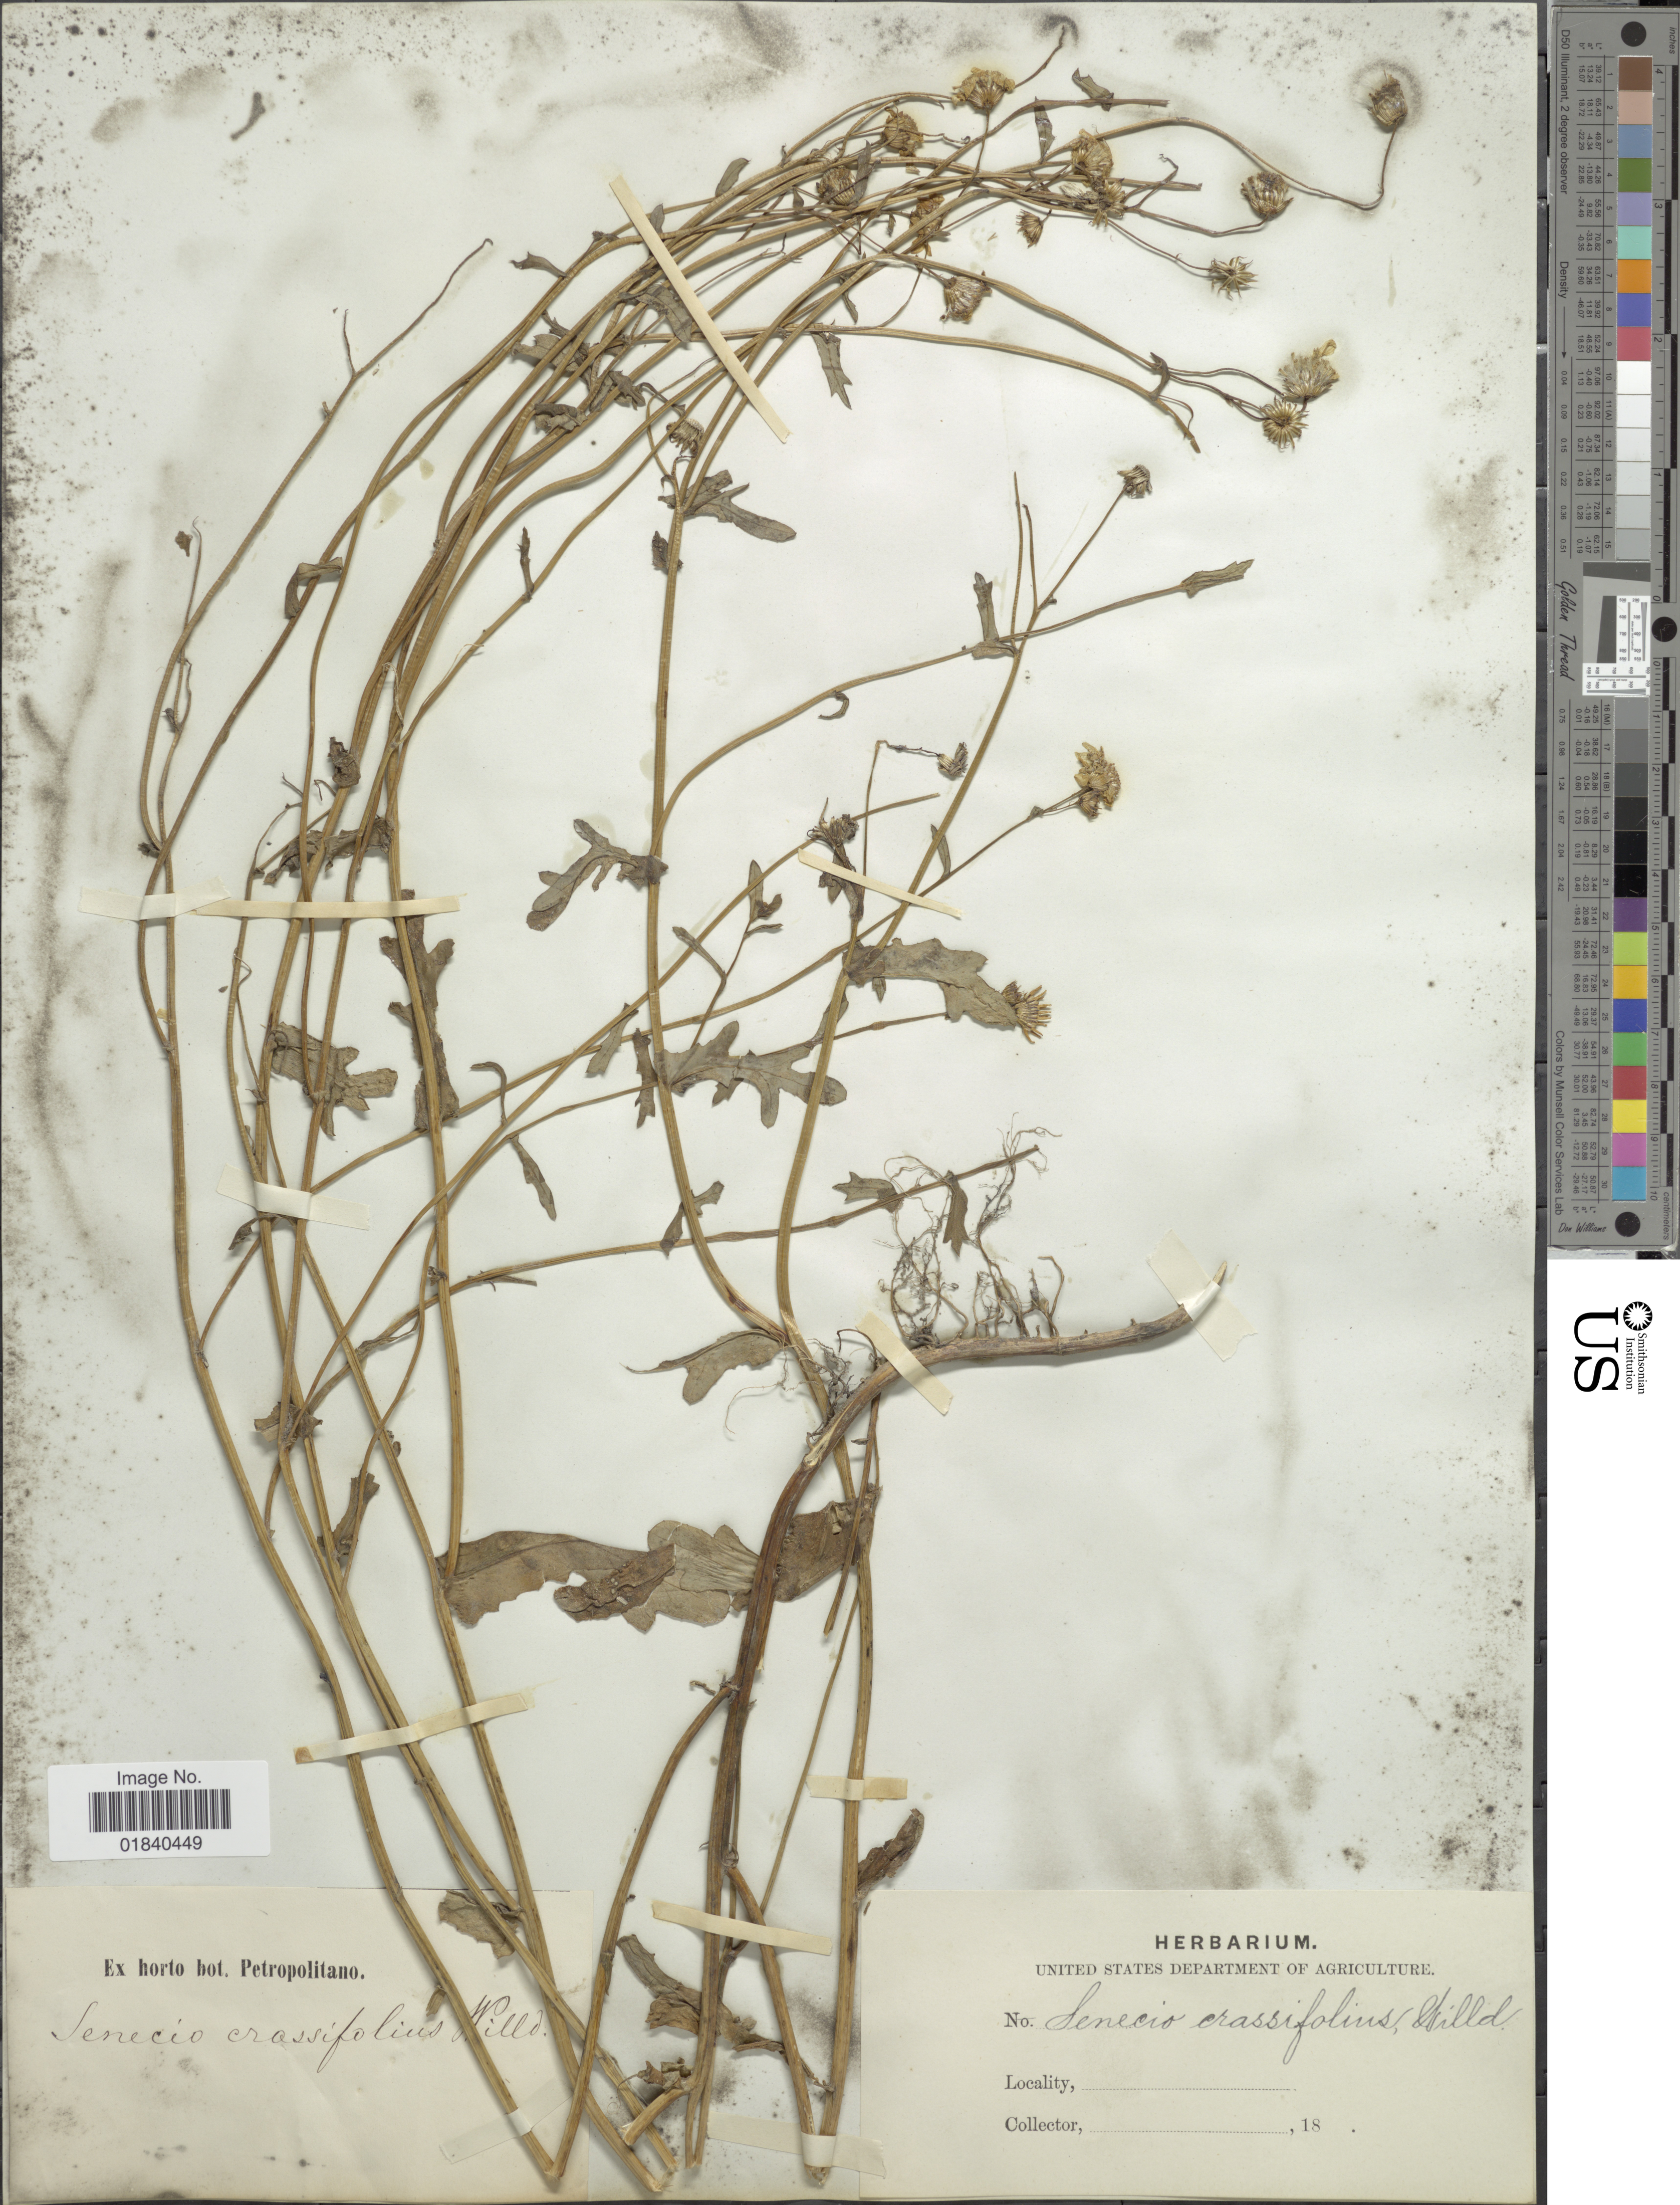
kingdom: Plantae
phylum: Tracheophyta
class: Magnoliopsida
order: Asterales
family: Asteraceae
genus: Senecio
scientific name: Senecio leucanthemifolius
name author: Poir.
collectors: ex Horto Bot. Petropolitano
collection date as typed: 18